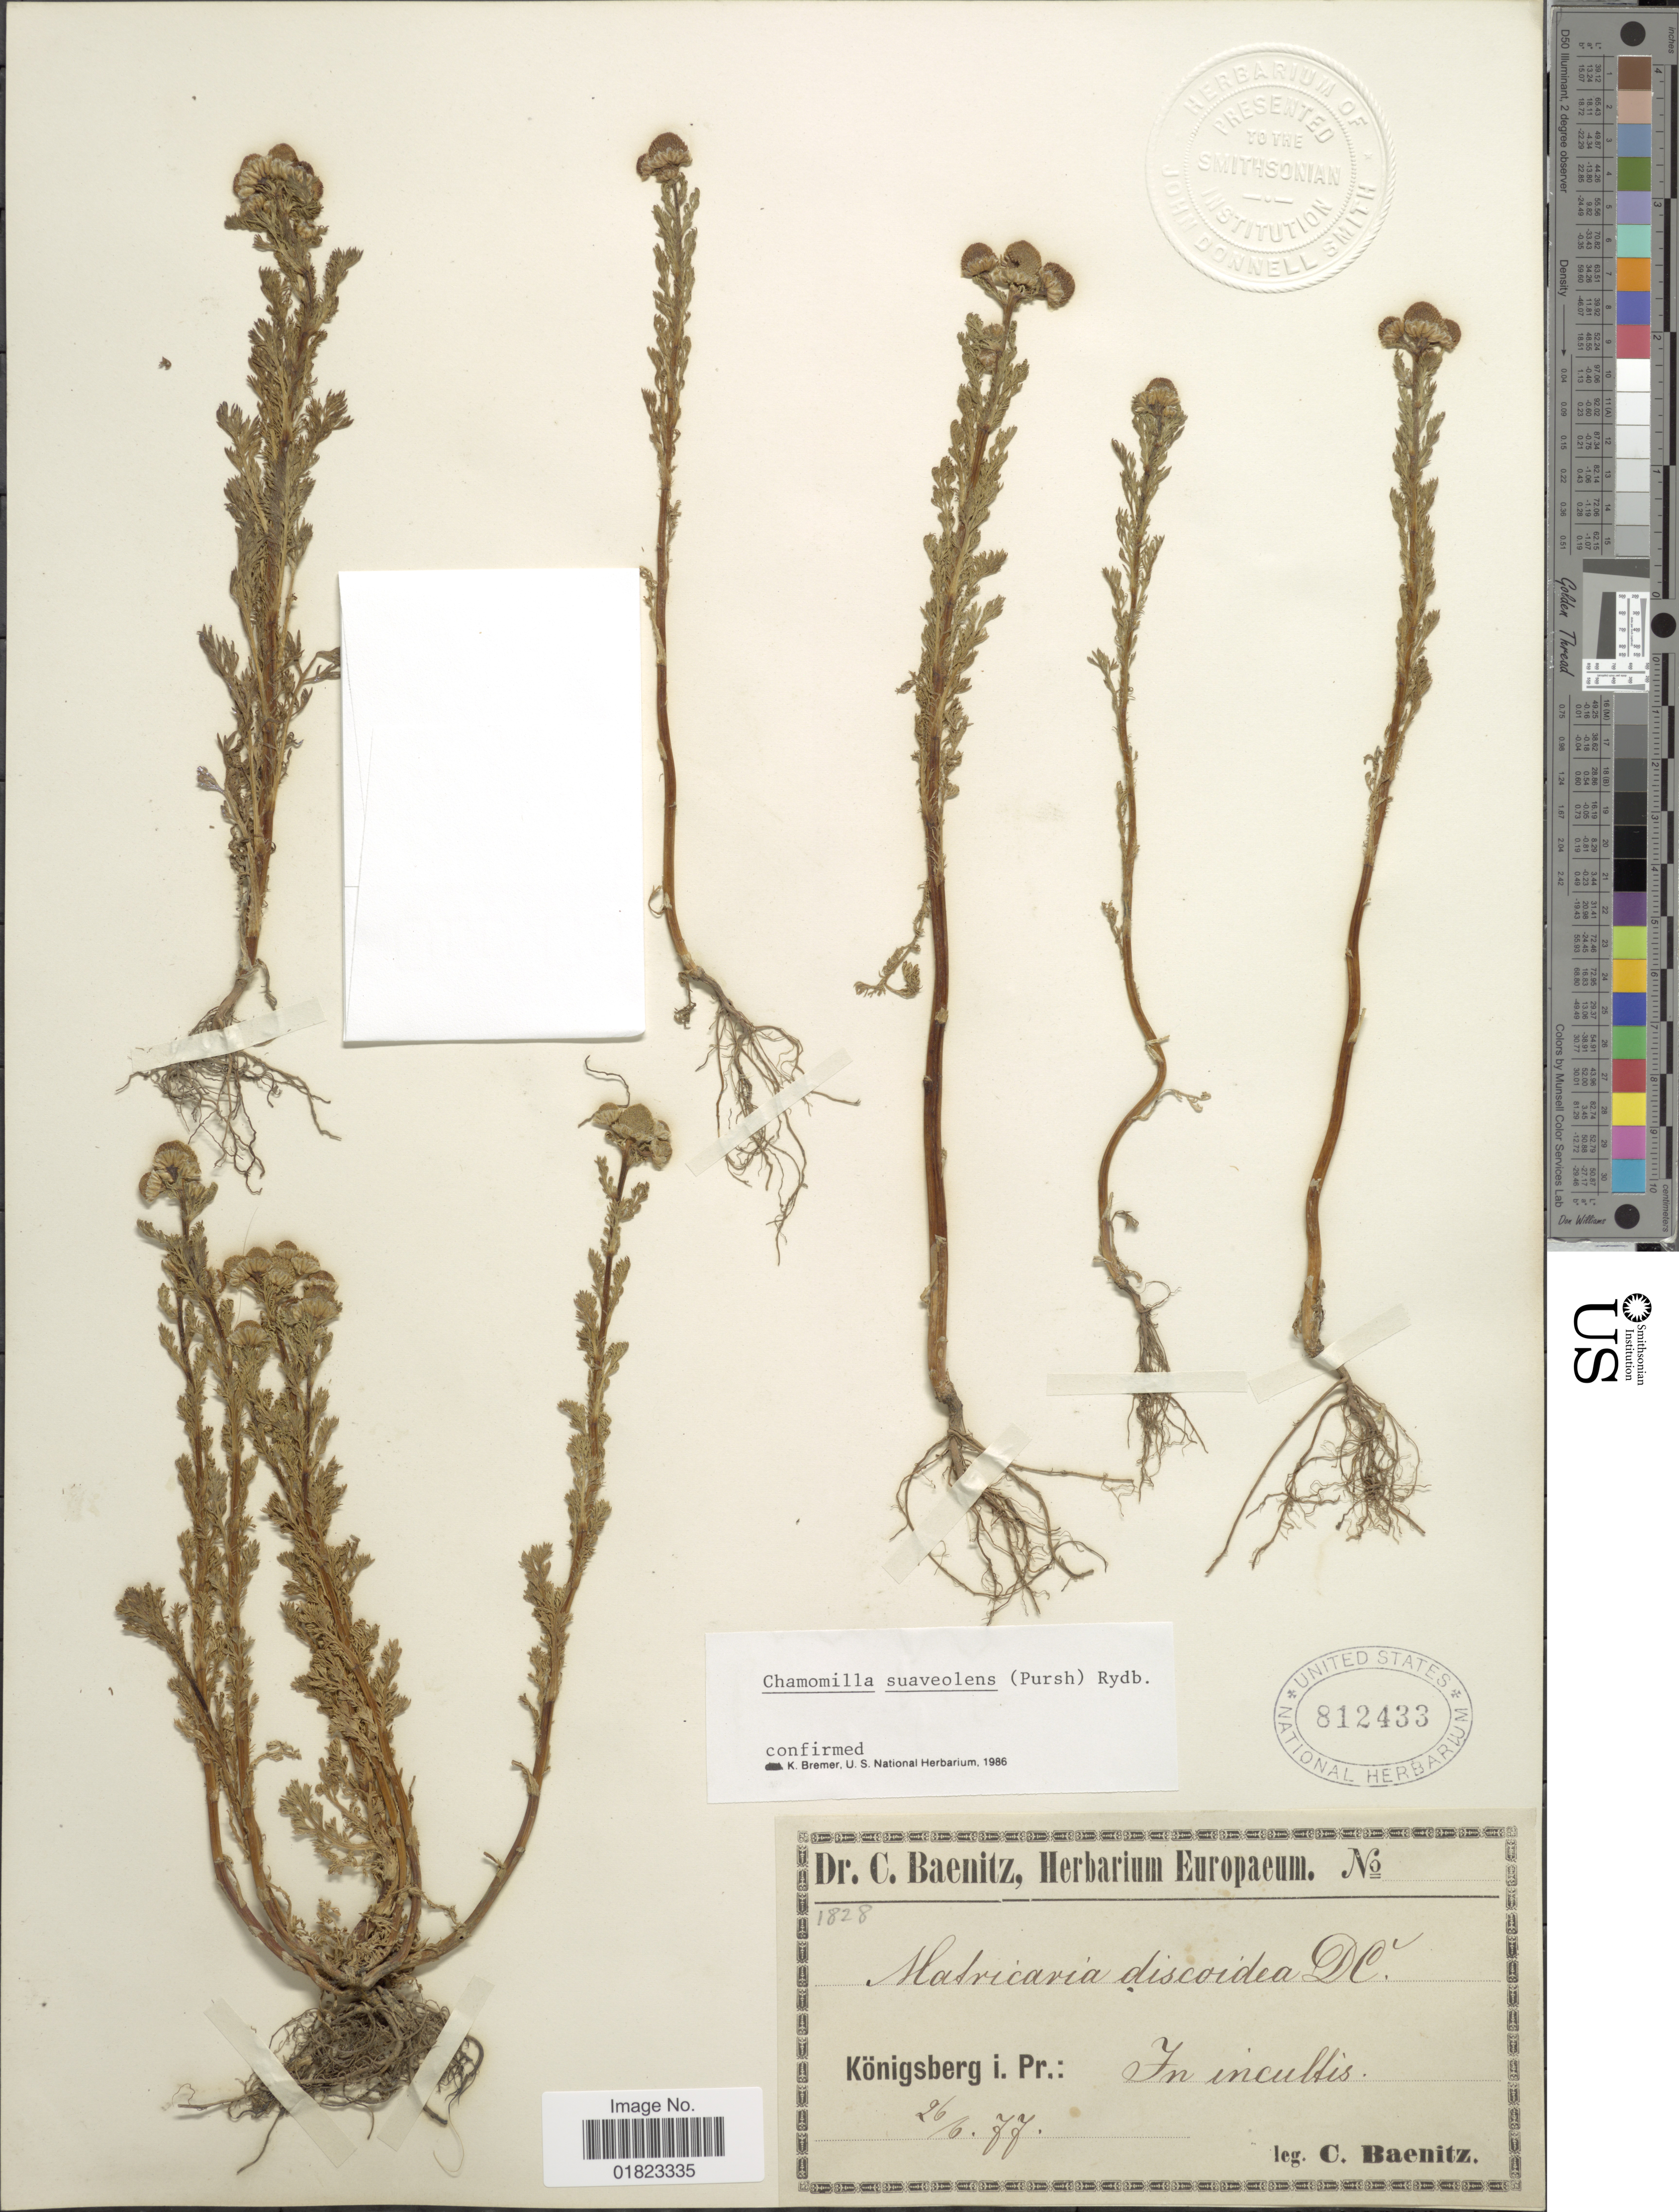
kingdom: Plantae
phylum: Tracheophyta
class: Magnoliopsida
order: Asterales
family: Asteraceae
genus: Matricaria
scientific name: Matricaria matricarioides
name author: (Less.) Porter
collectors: C. G. Baenitz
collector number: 1828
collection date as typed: Transcribed d/m/y: 26/6/77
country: Germany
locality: Konigsberg i. Pr.: In incultis.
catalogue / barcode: US 812433